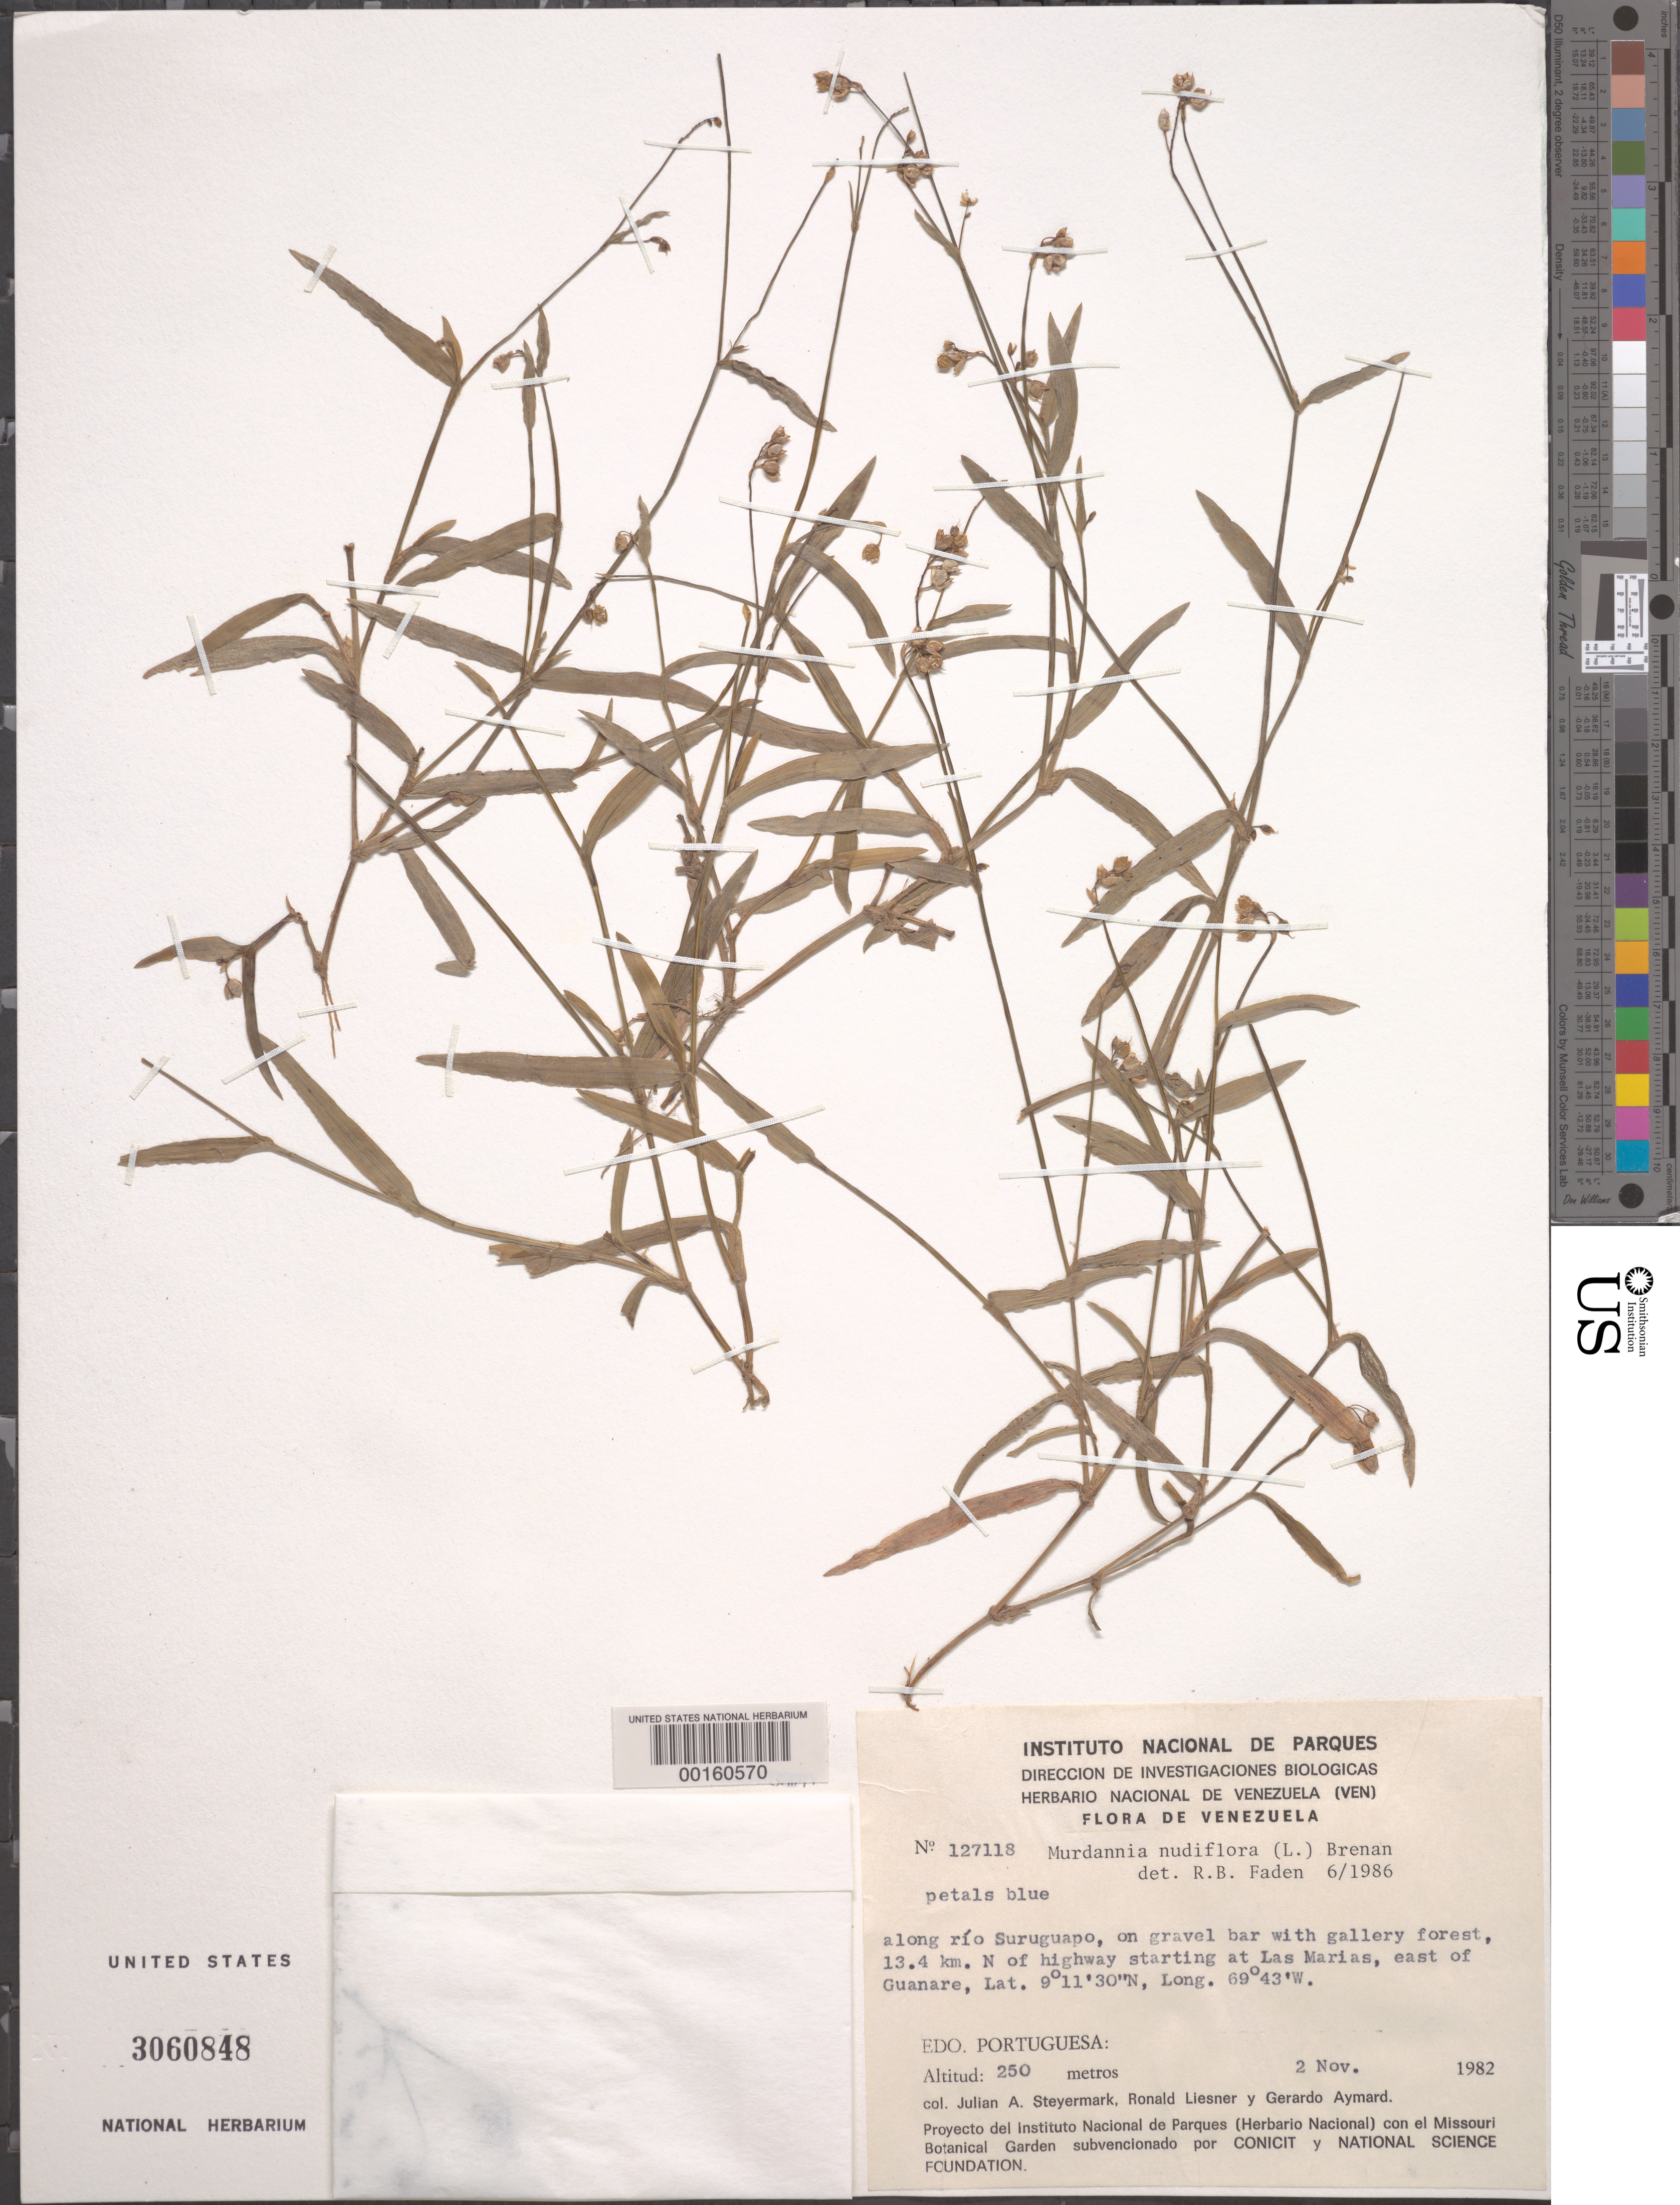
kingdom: Plantae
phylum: Tracheophyta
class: Liliopsida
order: Commelinales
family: Commelinaceae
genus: Murdannia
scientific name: Murdannia nudiflora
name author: (L.) Brenan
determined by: Faden, Robert B., (US), Smithsonian Institution - National Museum of Natural History (UNITED STATES)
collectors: J. Steyermark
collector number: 127118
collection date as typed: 02 Nov 1982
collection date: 1982-11-02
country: Venezuela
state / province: Portuguesa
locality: Along rio suruguapo, e of guanare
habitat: Gravel bar, riverbank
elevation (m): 250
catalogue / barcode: US 3060848